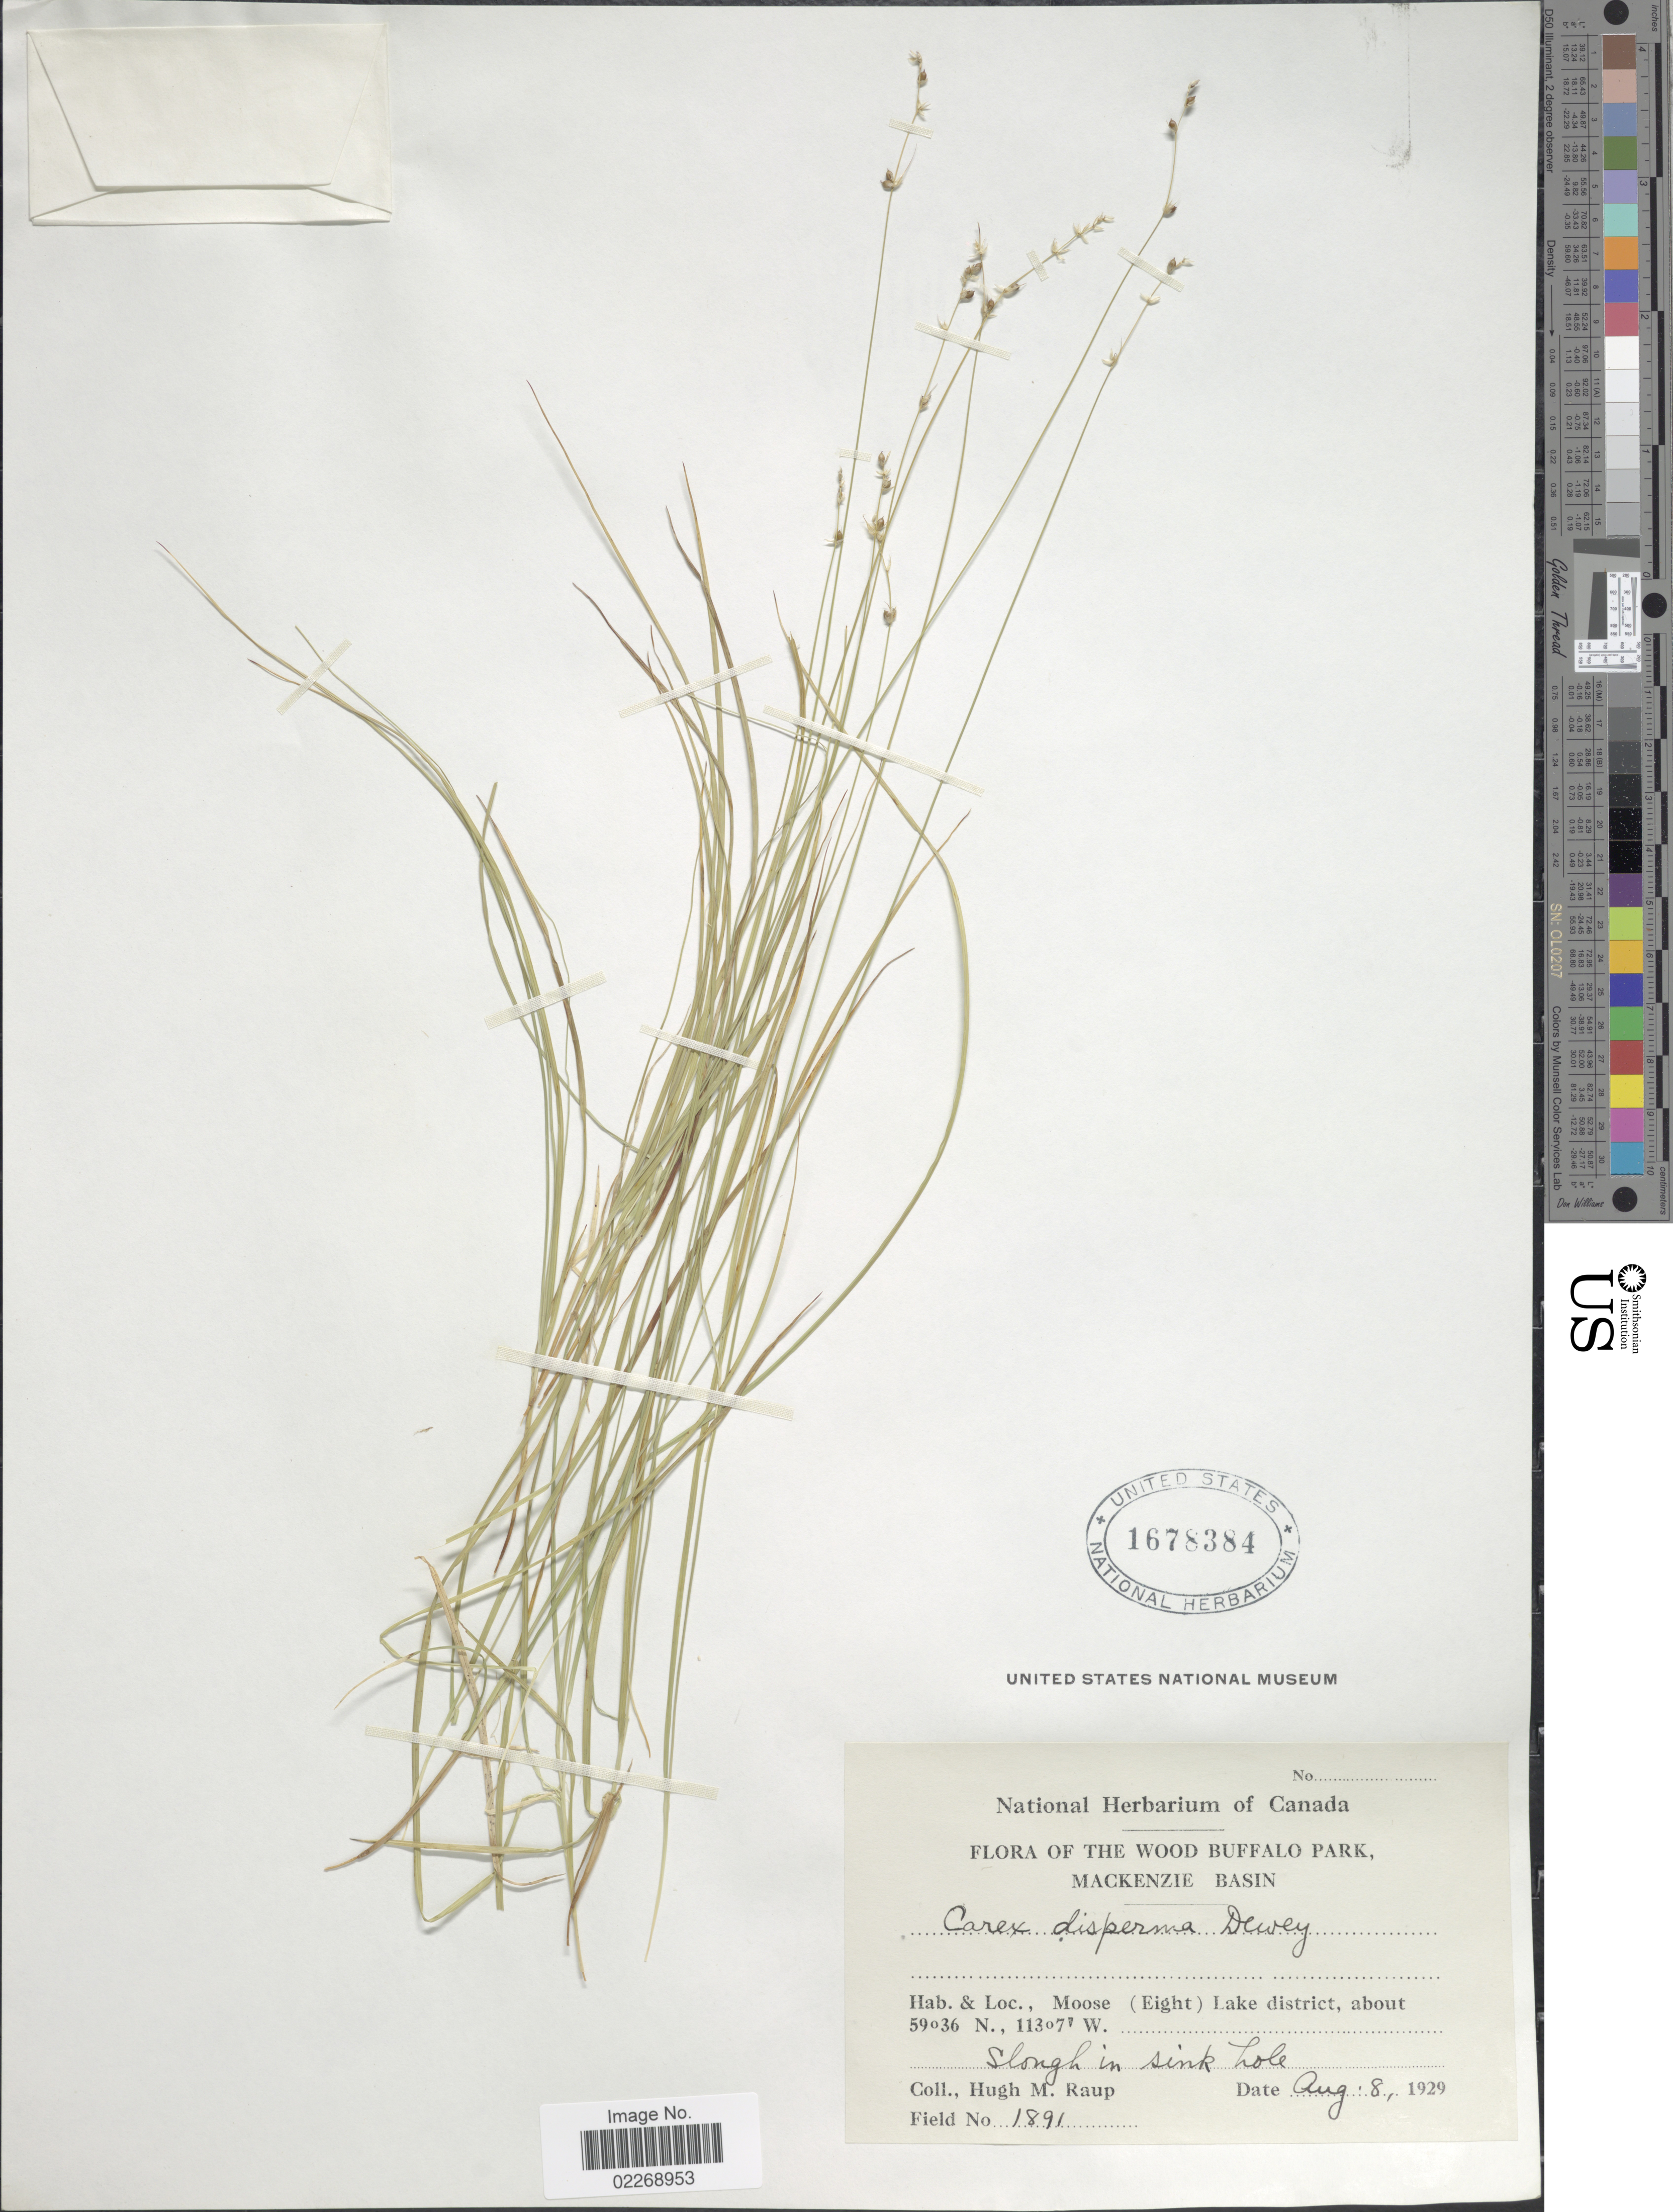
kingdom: Plantae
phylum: Tracheophyta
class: Liliopsida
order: Poales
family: Cyperaceae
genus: Carex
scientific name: Carex disperma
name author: Dewey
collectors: H. Raup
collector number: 1891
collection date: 1929-08-08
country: Canada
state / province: Alberta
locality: The Wood Buffalo Park, Mackenzie Basin., Moose (Eight) Lake district, Slough in sink hole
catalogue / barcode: US 1678384